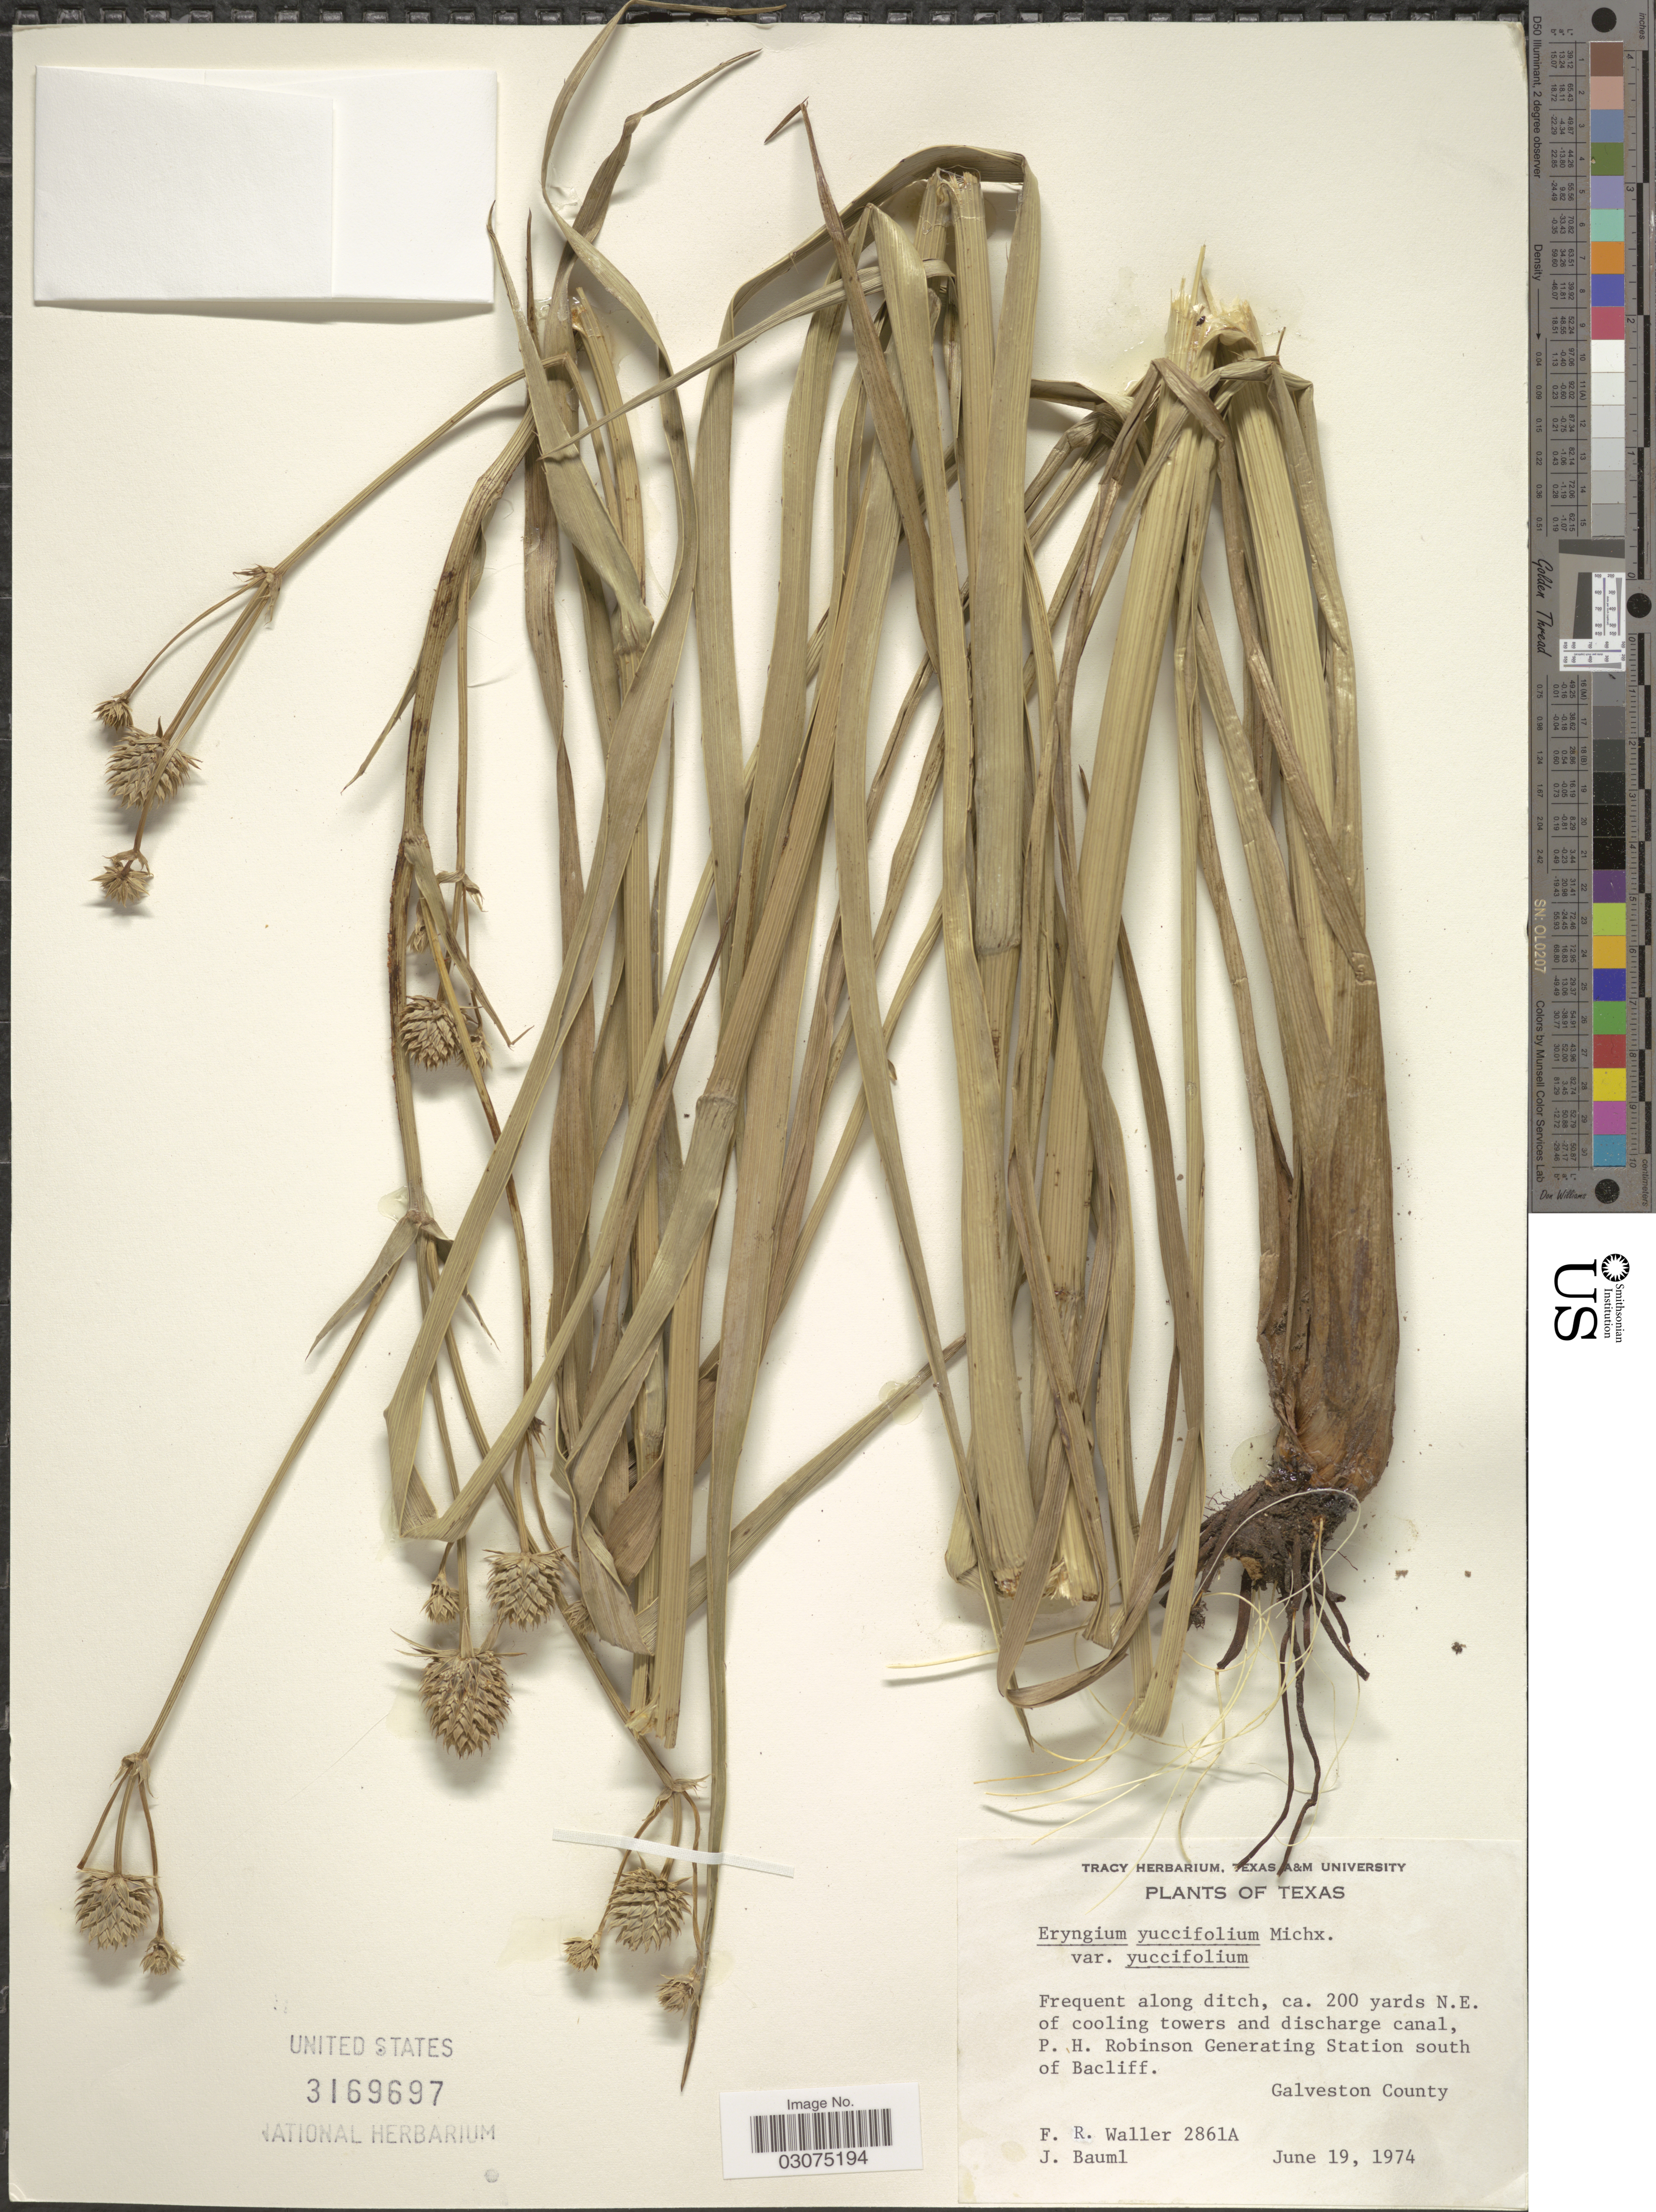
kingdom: Plantae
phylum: Tracheophyta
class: Magnoliopsida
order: Apiales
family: Apiaceae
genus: Eryngium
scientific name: Eryngium yuccifolium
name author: Michx.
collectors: F. R. Waller & J. Bauml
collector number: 2861A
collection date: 1974-06-19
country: United States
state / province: Texas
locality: Frequent along ditch, ca. 200 yards N.E. of cooling towers and discharge canal, P. H. Robinson Generating Station south of Bacliff. Galveston County.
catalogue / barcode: US 3169697